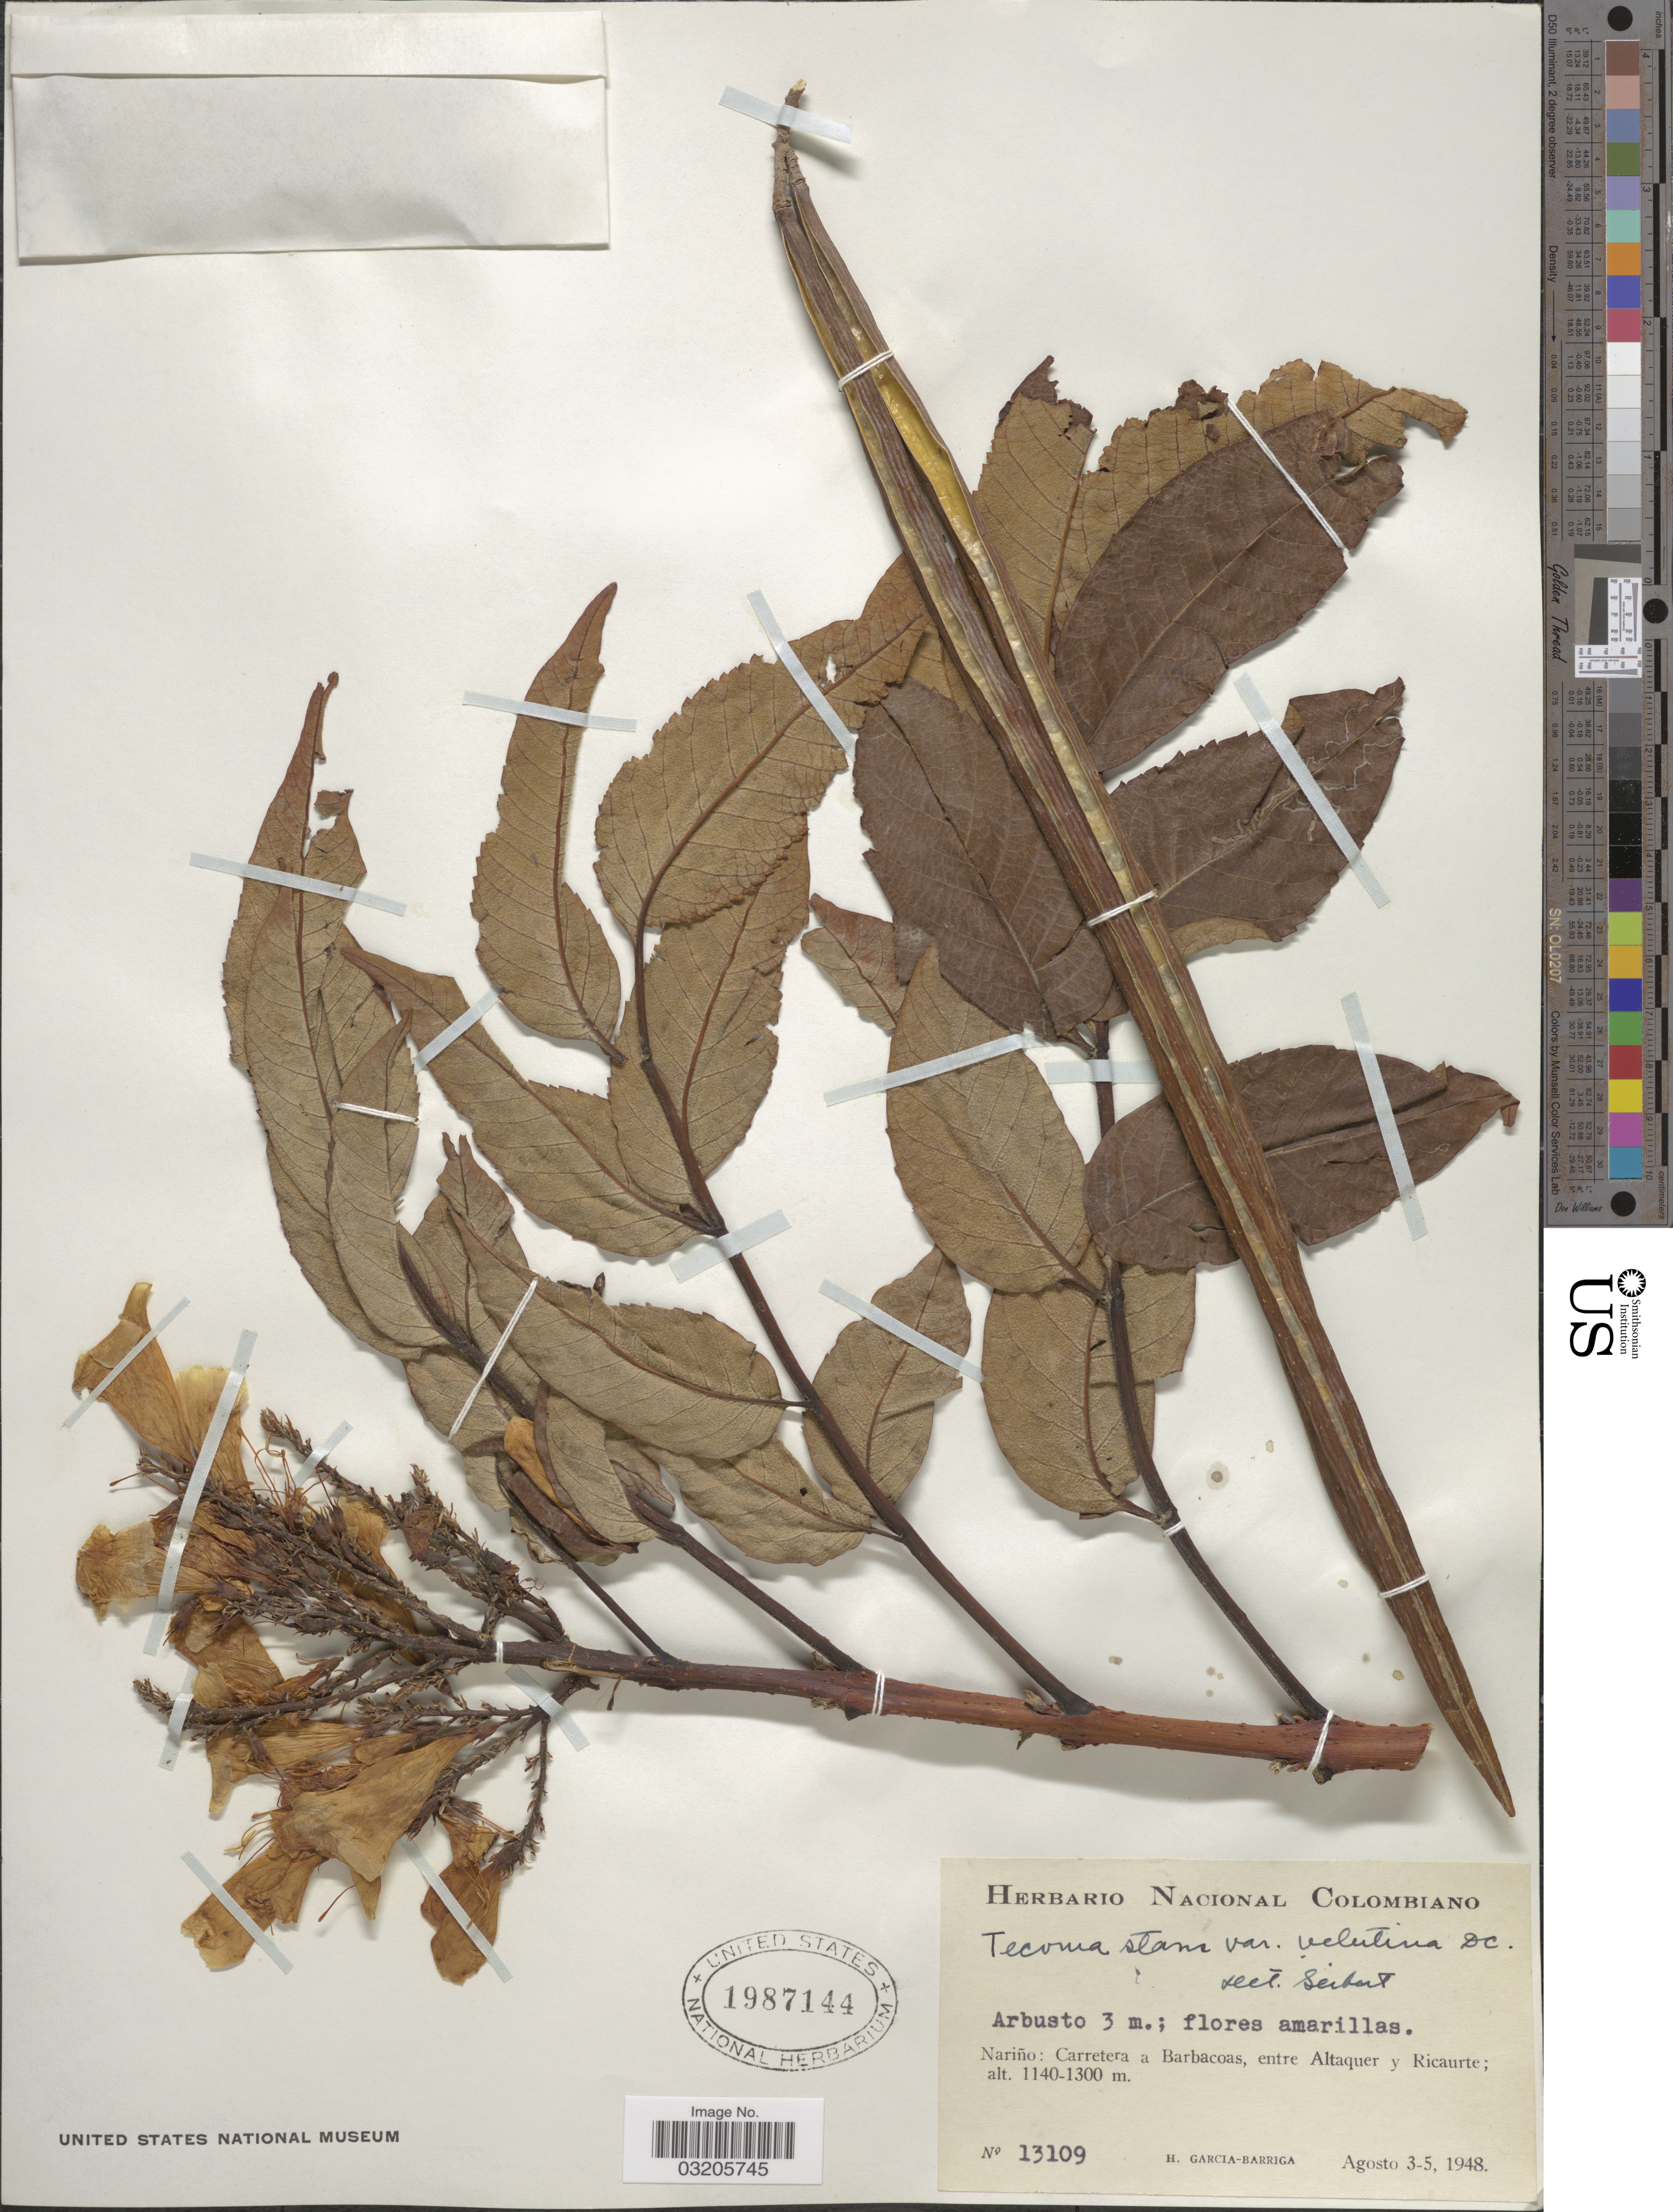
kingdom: Plantae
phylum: Tracheophyta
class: Magnoliopsida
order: Lamiales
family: Bignoniaceae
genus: Tecoma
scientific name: Tecoma stans var. velutina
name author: DC.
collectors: H. García Barriga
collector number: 13109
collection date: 1948-08-03/1948-08-05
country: Colombia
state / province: Nariño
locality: Carretera a Barbacoas, entre Altaquer y Ricaurte.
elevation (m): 1140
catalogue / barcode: US 1987144